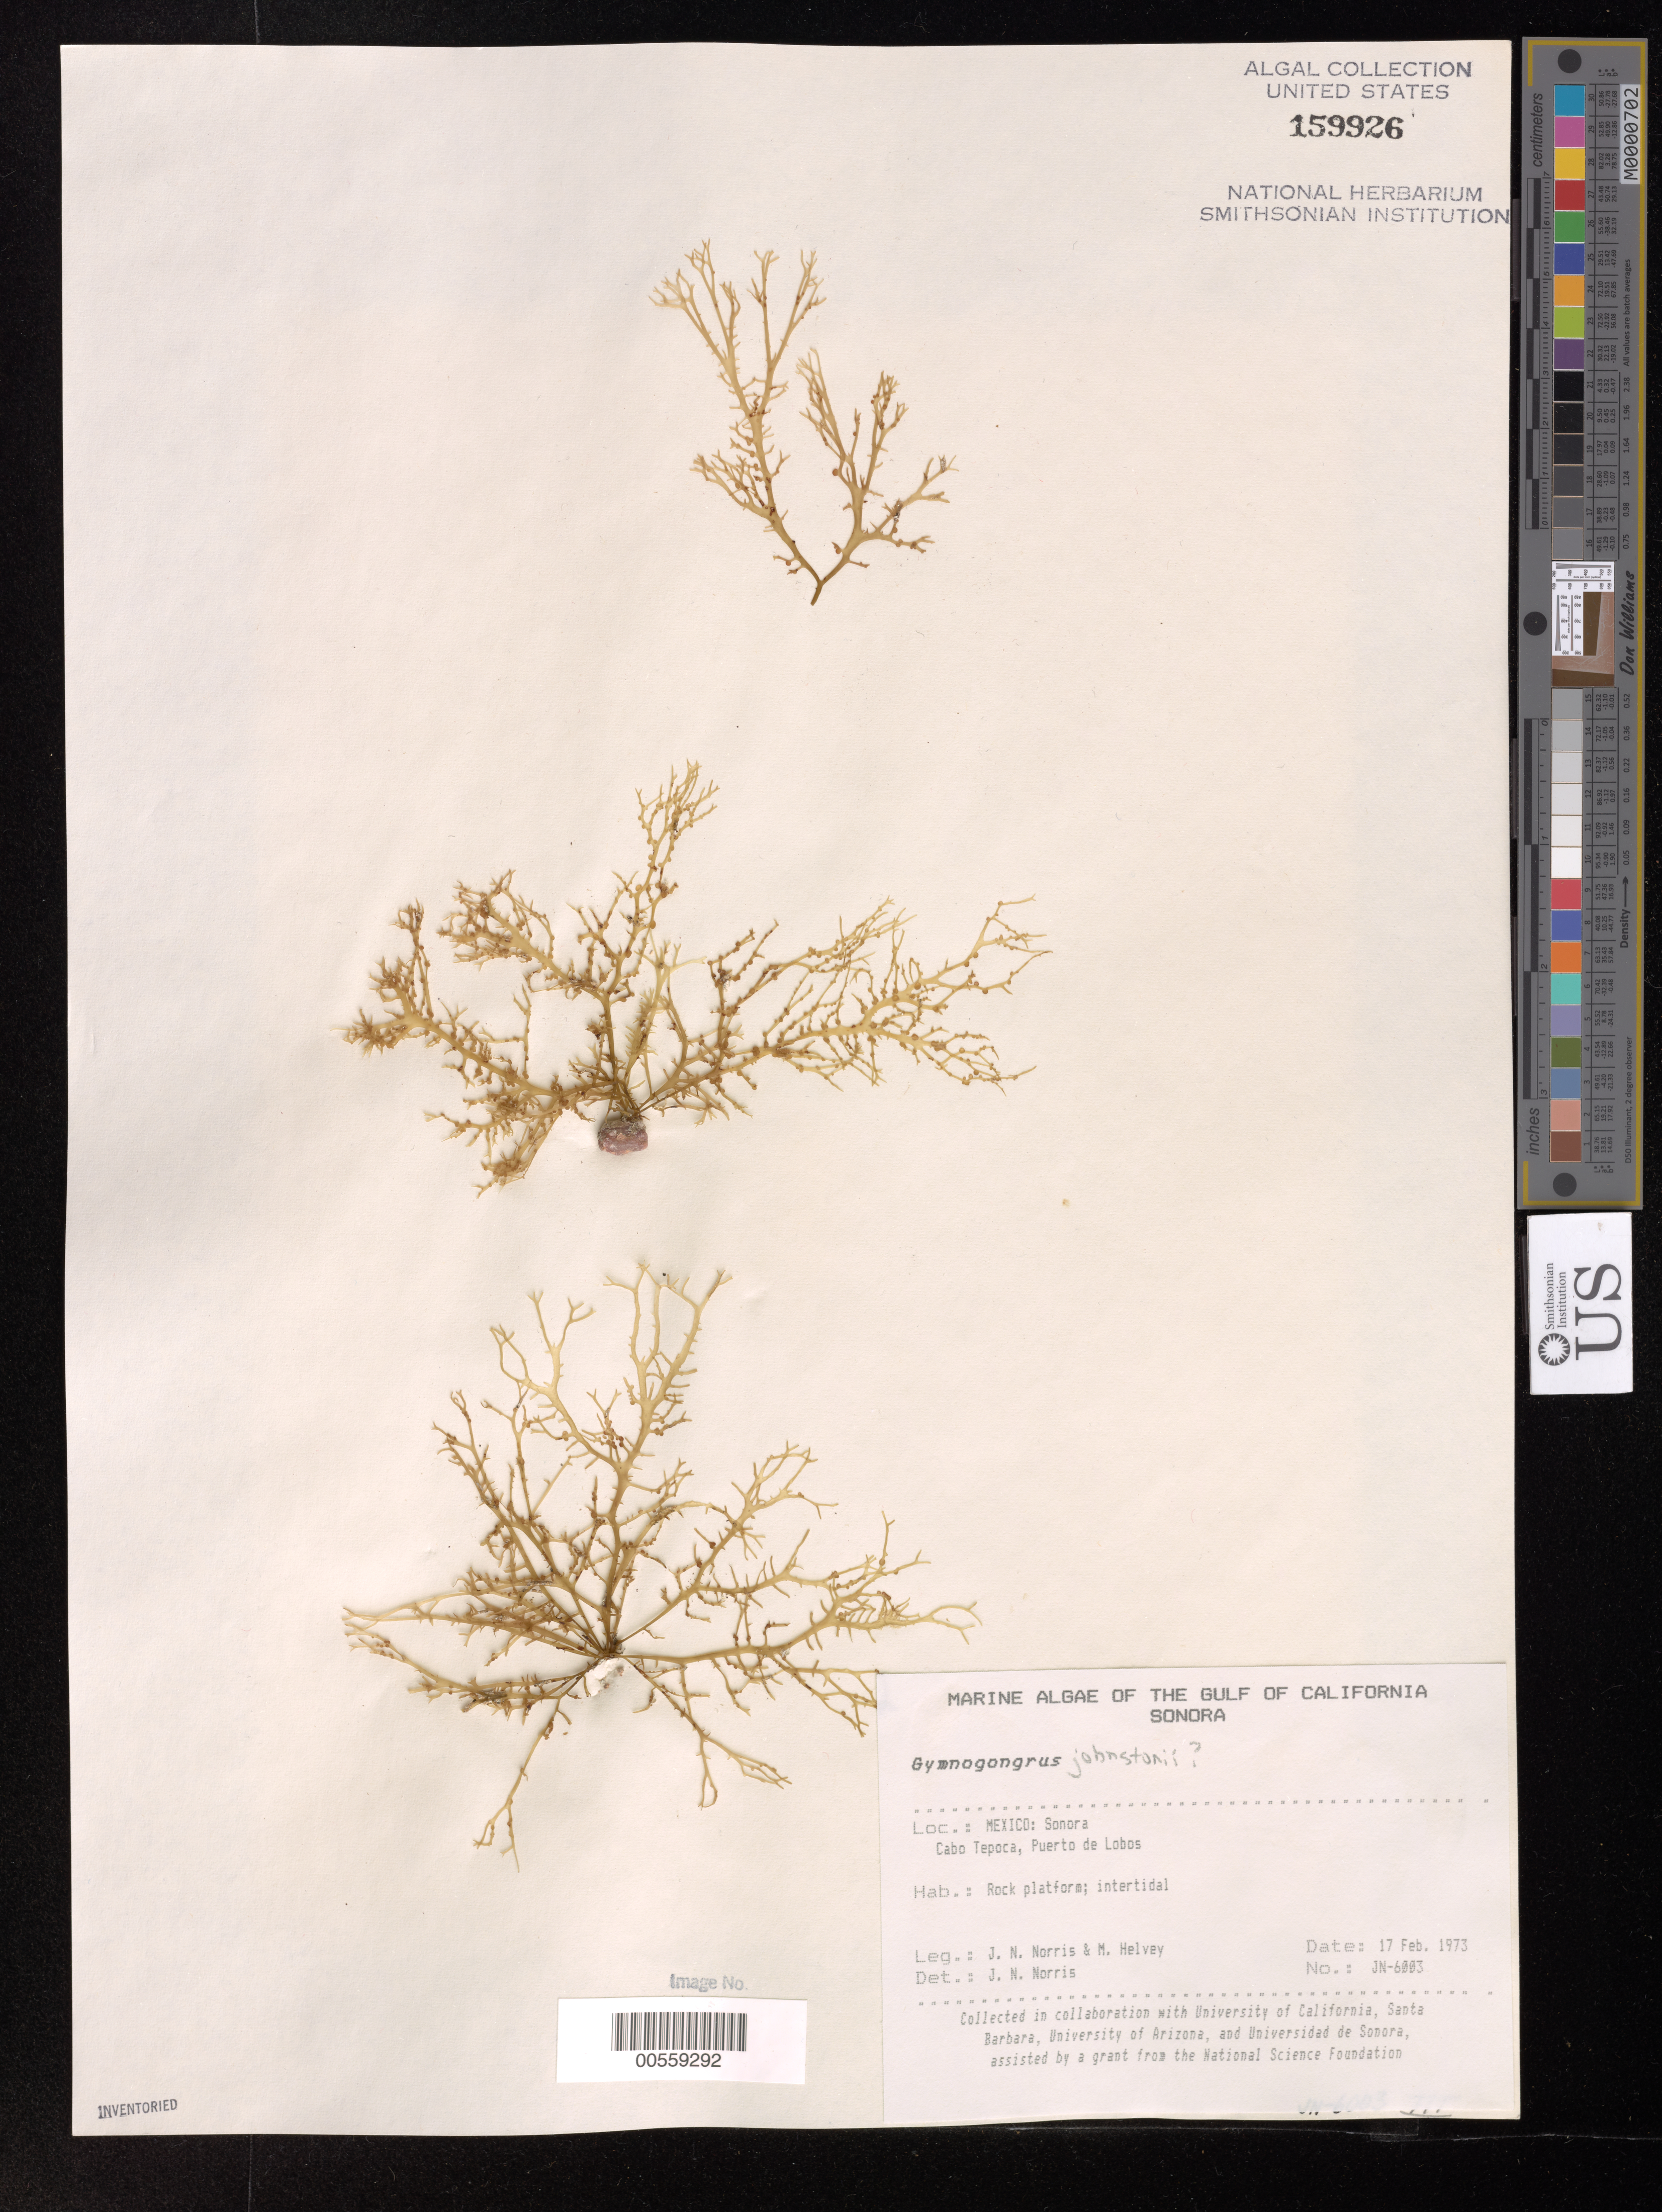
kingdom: Plantae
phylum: Rhodophyta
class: Florideophyceae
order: Gigartinales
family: Phyllophoraceae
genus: Gymnogongrus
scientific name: Gymnogongrus sp.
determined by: Norris, James N.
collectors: J. N. Norris & M. Helvey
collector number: JN-6003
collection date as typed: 17 Feb 1973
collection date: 1973-02-17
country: Mexico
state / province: Sonora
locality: Cabo Tepoca, Puerto de Lobos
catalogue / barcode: US 159926